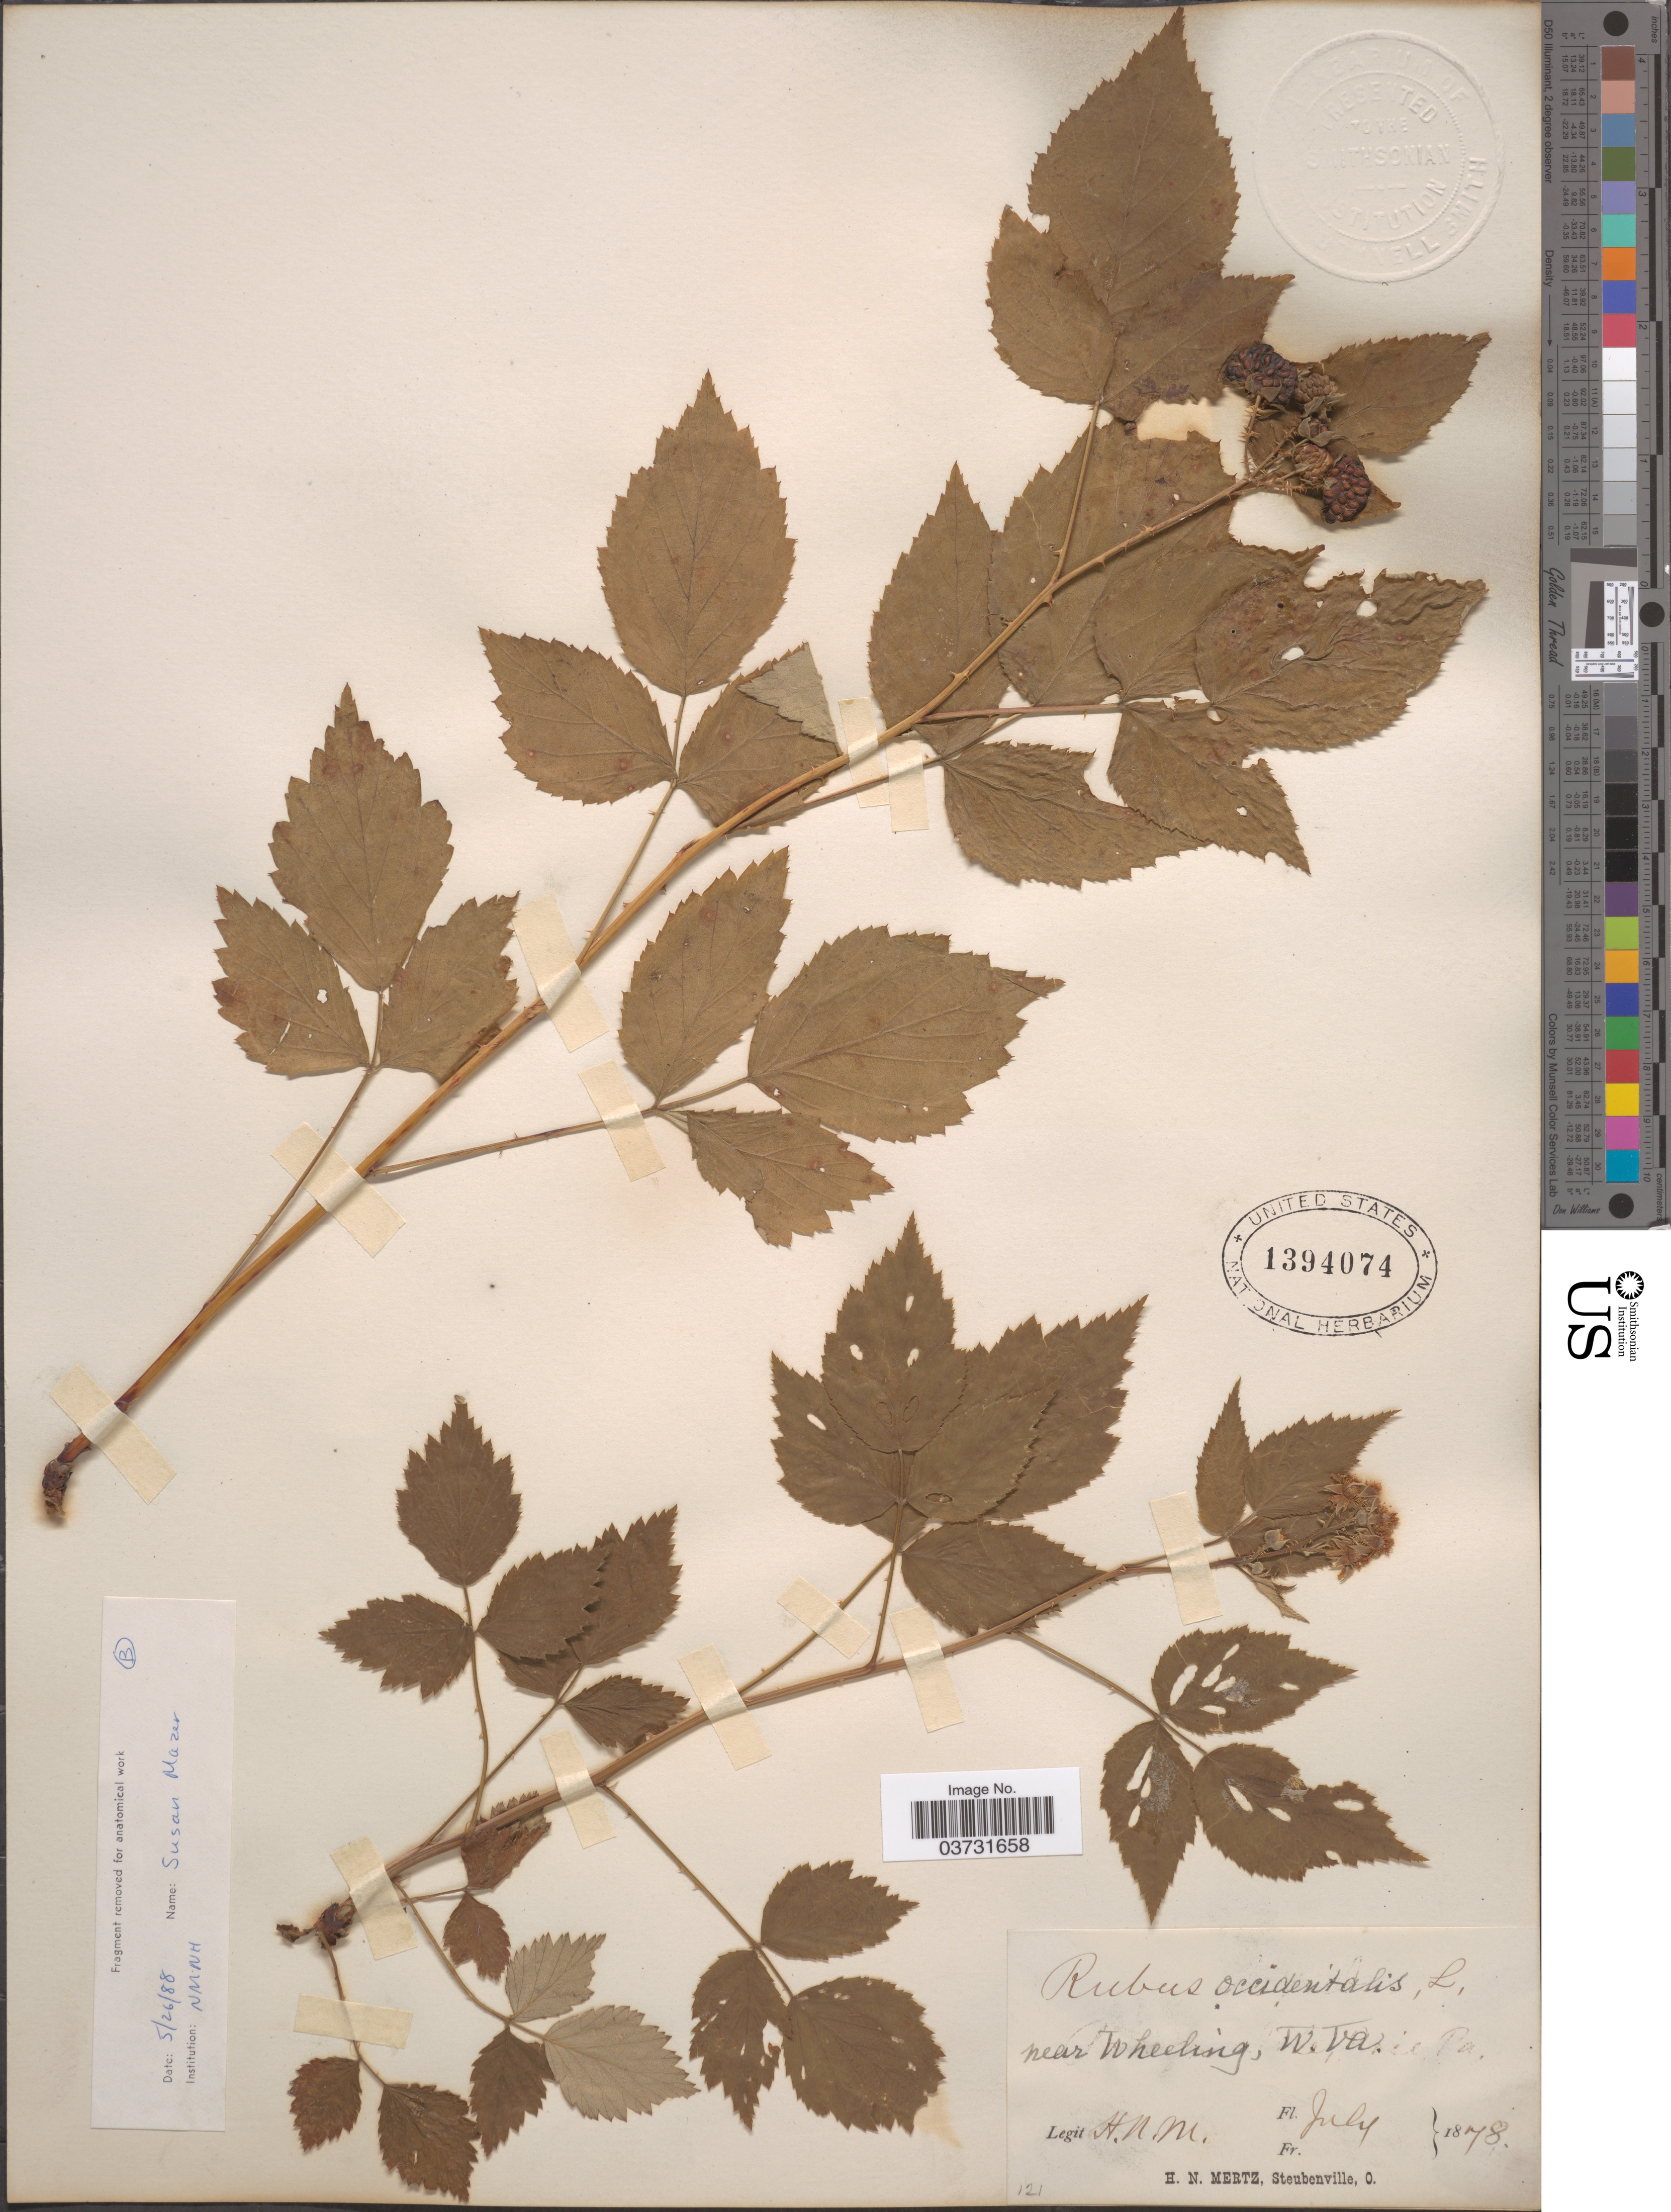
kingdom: Plantae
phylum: Tracheophyta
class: Magnoliopsida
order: Rosales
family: Rosaceae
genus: Rubus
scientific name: Rubus occidentalis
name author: L.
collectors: H. Mertz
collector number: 121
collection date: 1878-07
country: United States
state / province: West Virginia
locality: Near Wheeling.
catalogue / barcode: US 1394074